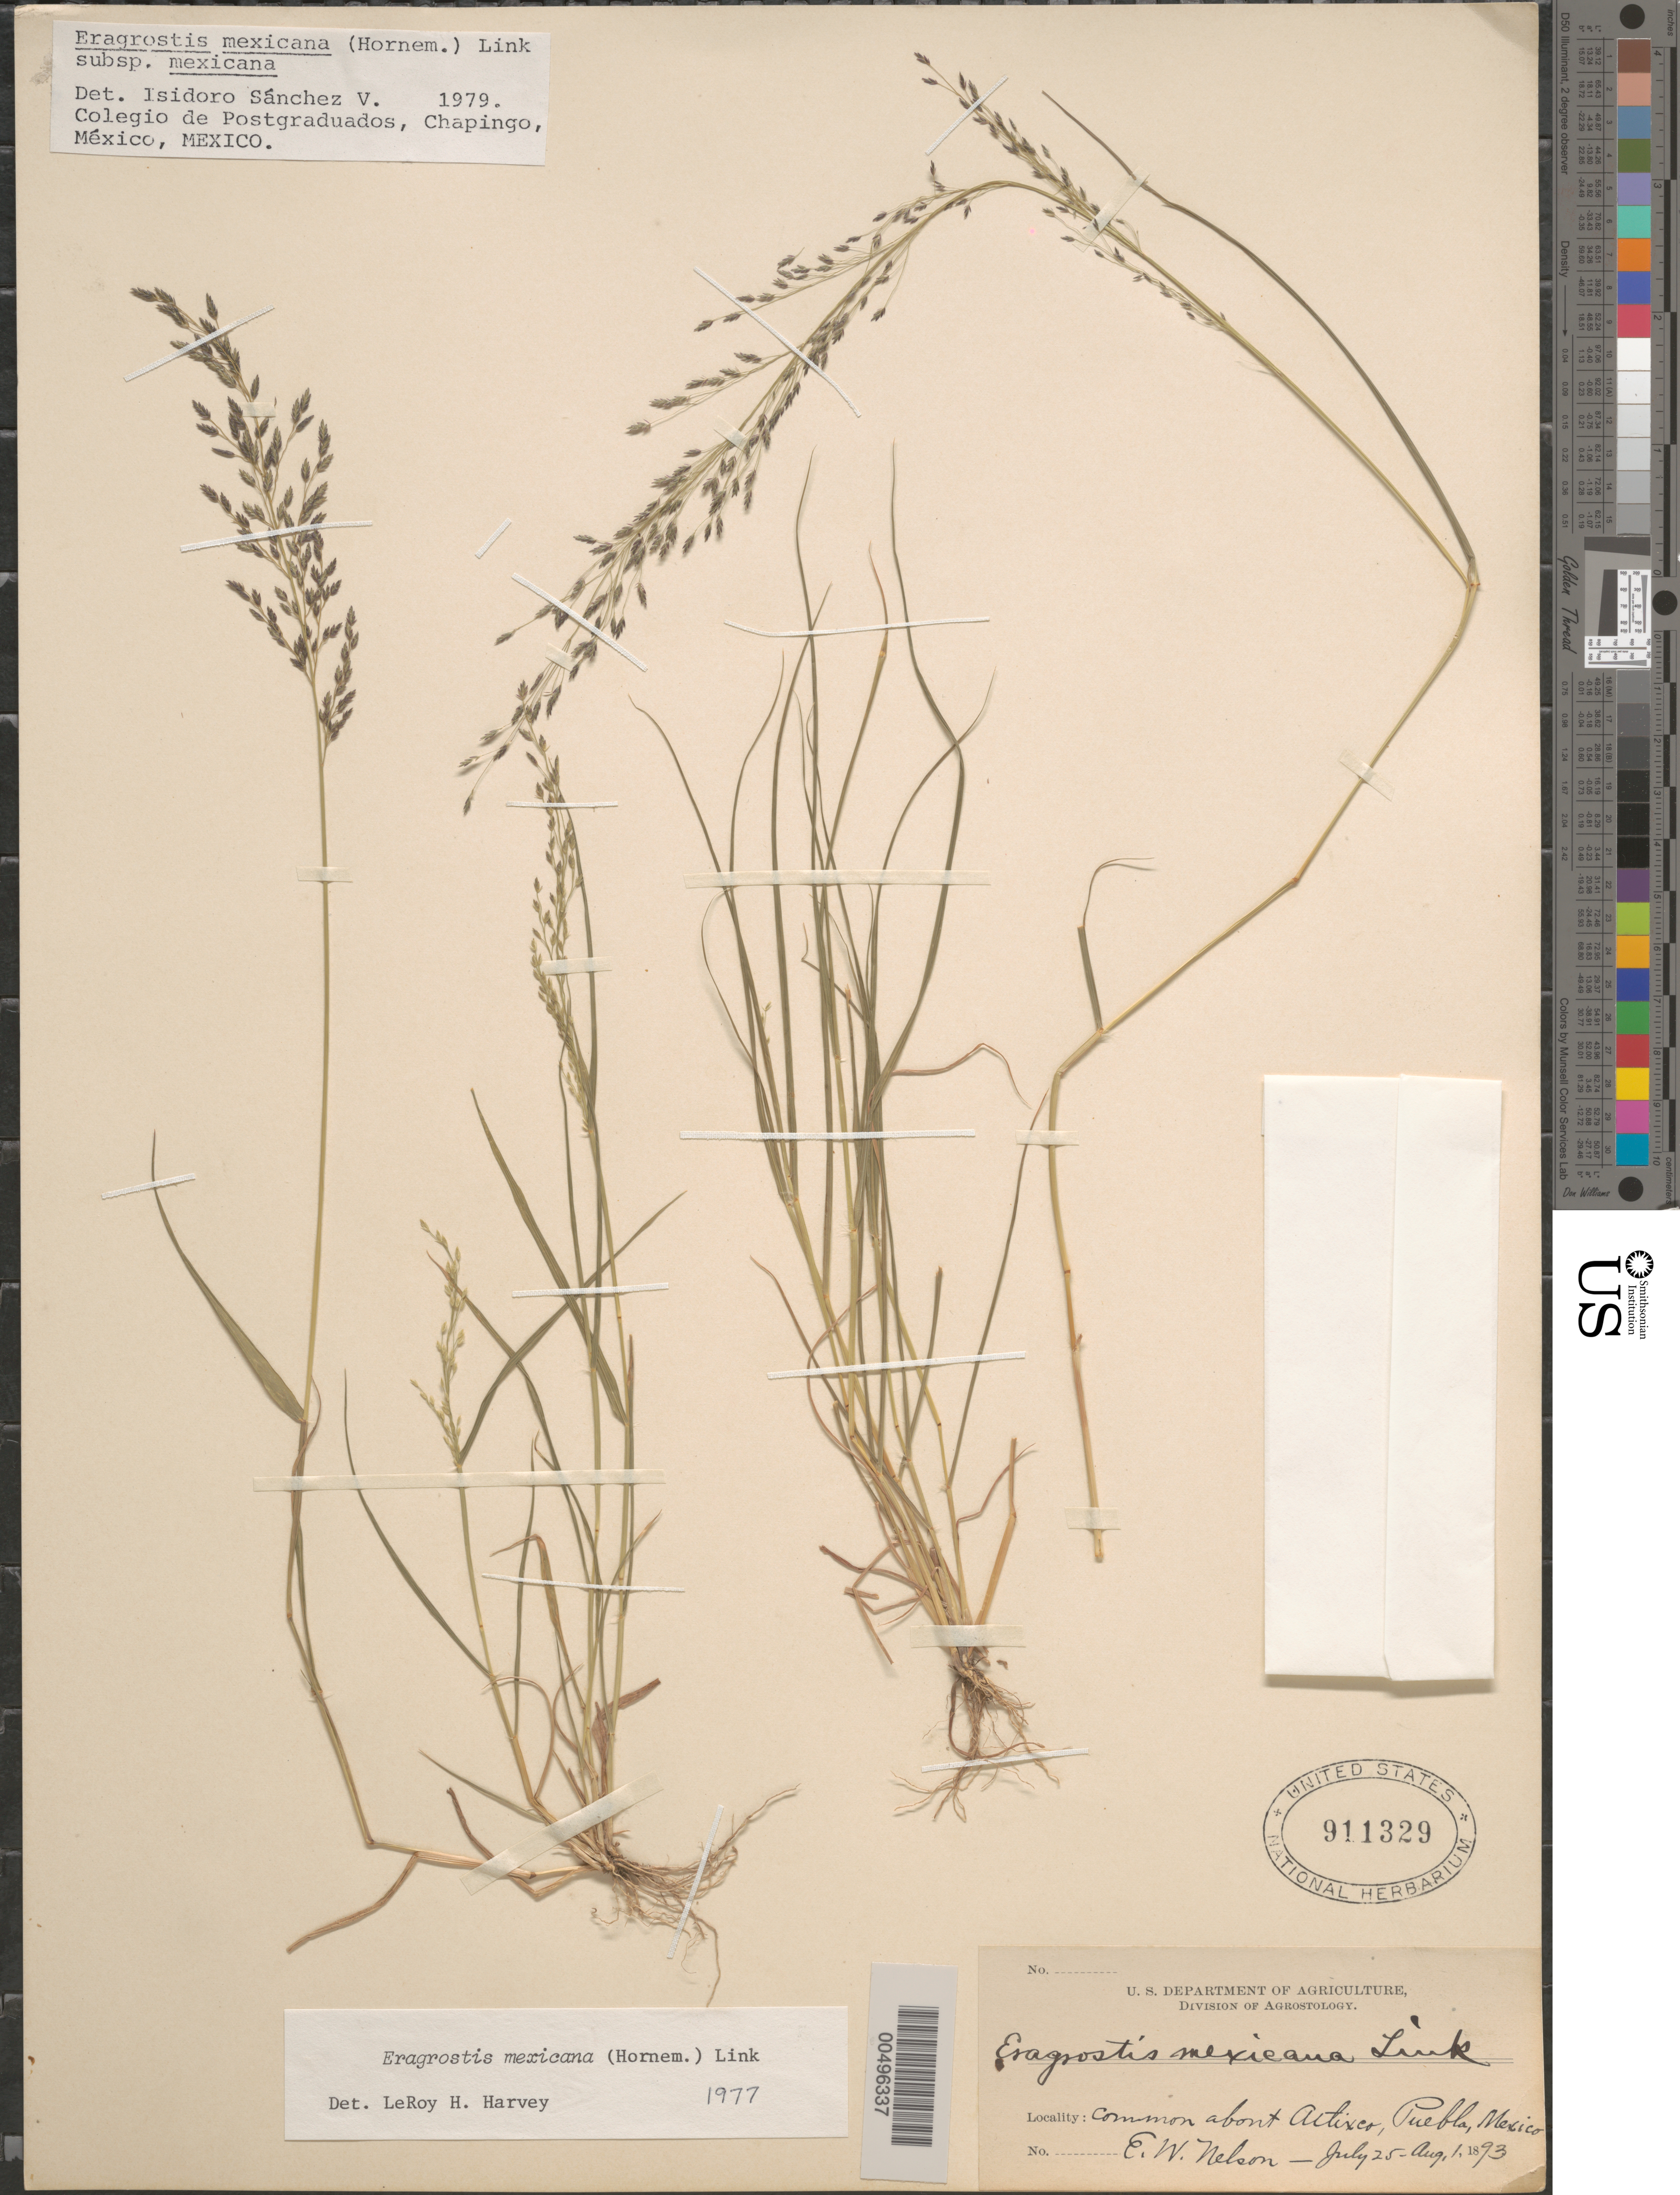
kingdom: Plantae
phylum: Tracheophyta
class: Liliopsida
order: Poales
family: Poaceae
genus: Eragrostis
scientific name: Eragrostis mexicana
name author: (Hornem.) Link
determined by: Sánchez Vega, I. M.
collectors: E. W. Nelson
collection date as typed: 25 Jul 1893 to 1 Aug 1893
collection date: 1893-07-25/1893-08-01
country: Mexico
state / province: Puebla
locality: About Altixco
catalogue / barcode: US 911329